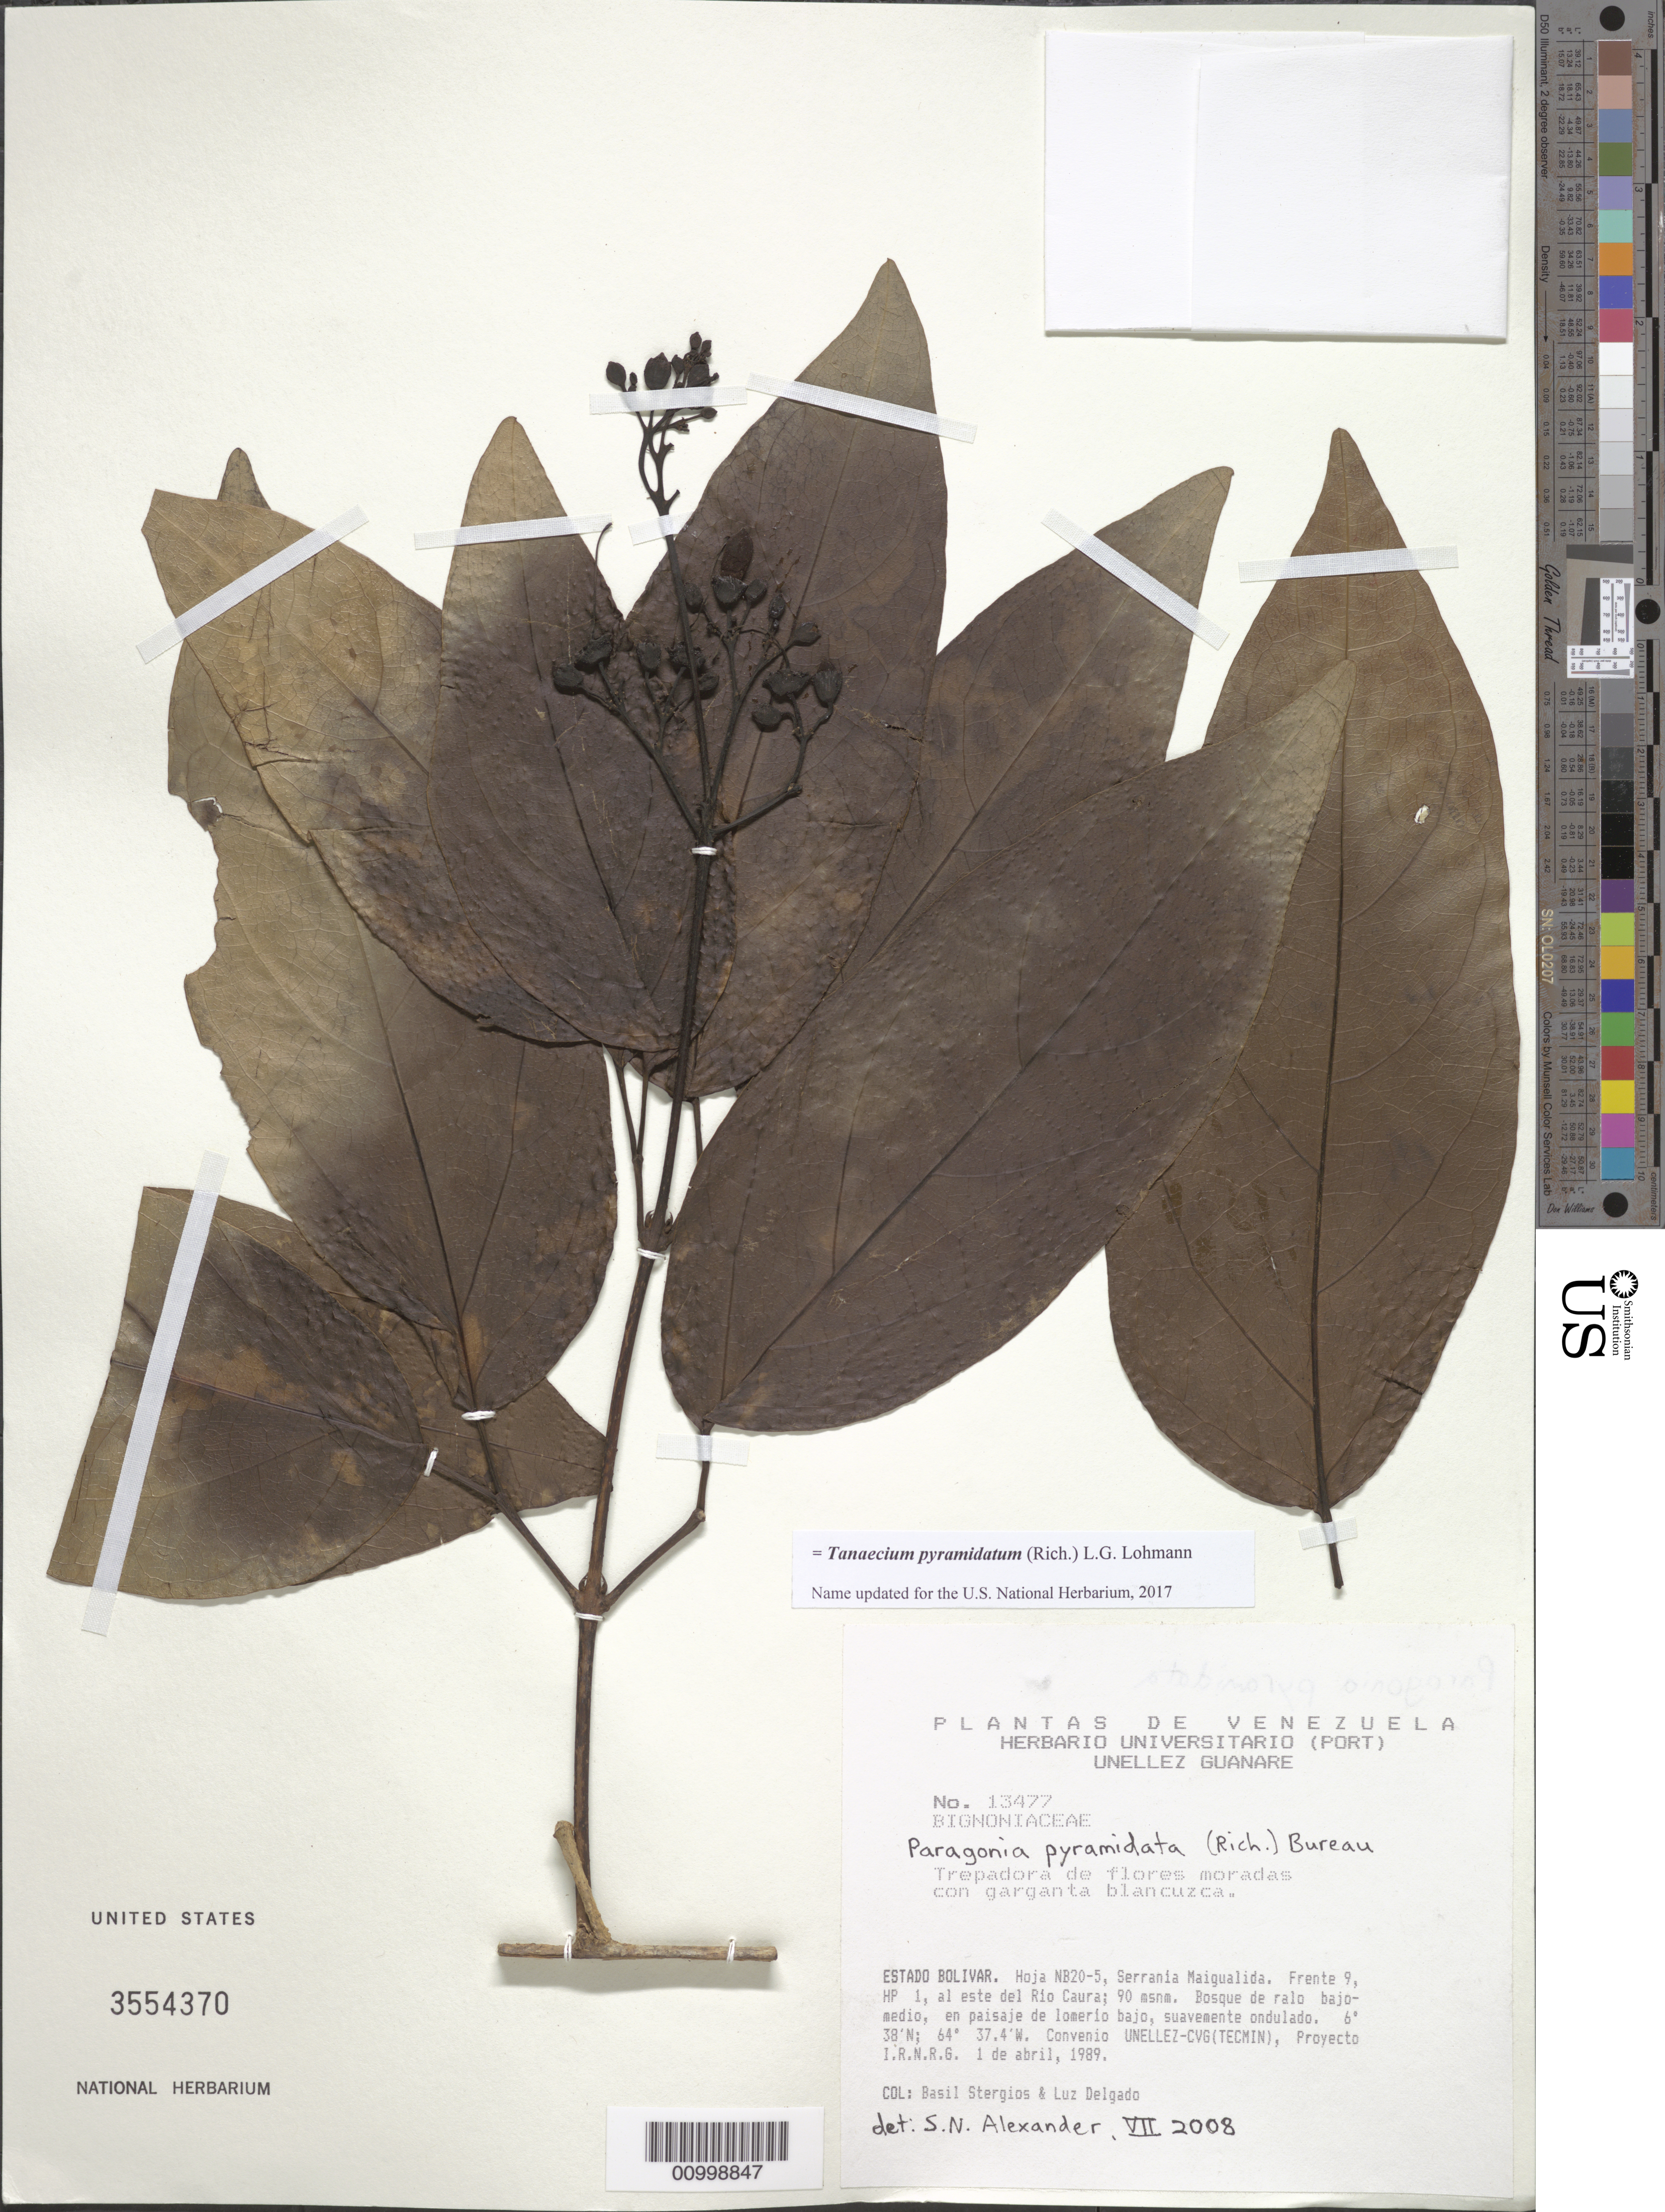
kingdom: Plantae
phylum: Tracheophyta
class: Magnoliopsida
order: Lamiales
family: Bignoniaceae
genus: Tanaecium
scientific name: Tanaecium pyramidatum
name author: (Rich.) L.G. Lohmann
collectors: B. G. Stergios & L. Delgado V.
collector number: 13477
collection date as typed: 1-Apr-89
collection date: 1989-04-01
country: Venezuela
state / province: Bolívar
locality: Serrania Maigualida, E del río Caura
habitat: Bosque de ralo bajo-medio, en paisaje de lomerio bajo, suavement ondulado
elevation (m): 90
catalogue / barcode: US 3554370